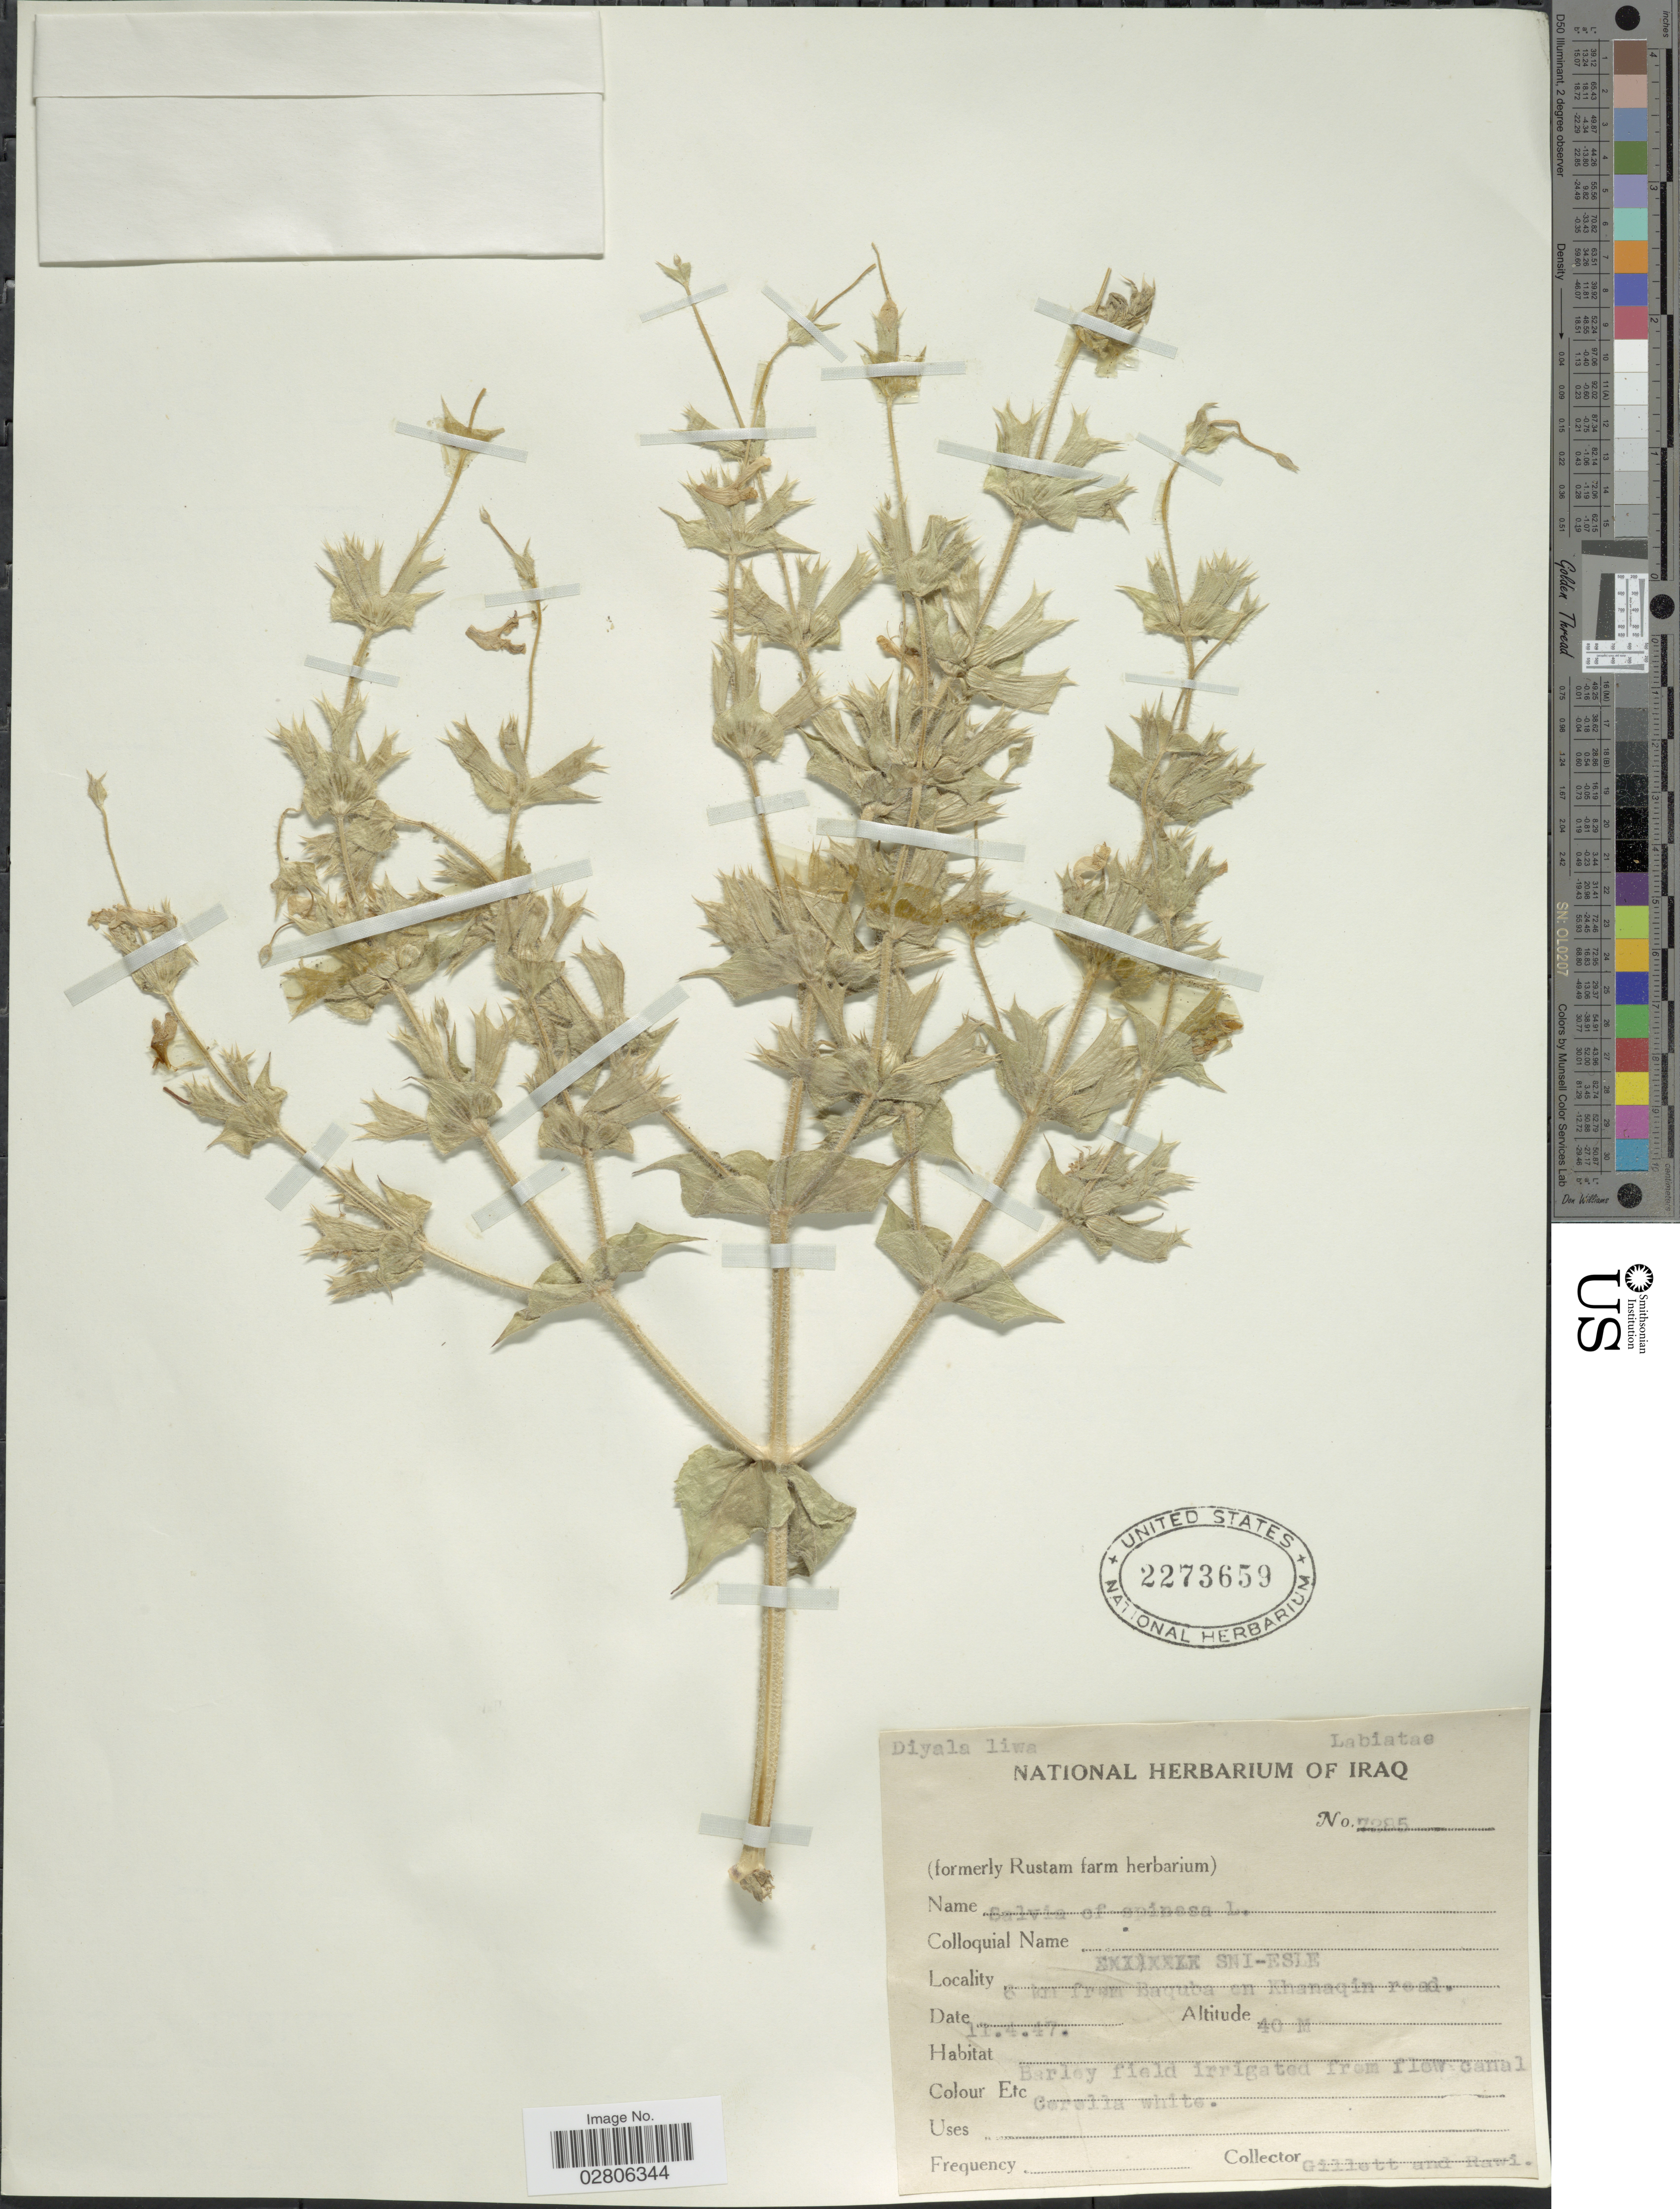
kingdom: Plantae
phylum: Tracheophyta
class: Magnoliopsida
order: Lamiales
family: Lamiaceae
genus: Salvia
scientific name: Salvia spinosa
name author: L.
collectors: Gillett, -- & -. Rawi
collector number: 7285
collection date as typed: Transcribed d/m/y: 11/4/47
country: Iraq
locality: Diyala liwa, 6 km from Baquba en Khanaqin road.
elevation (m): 40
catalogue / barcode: US 2273659